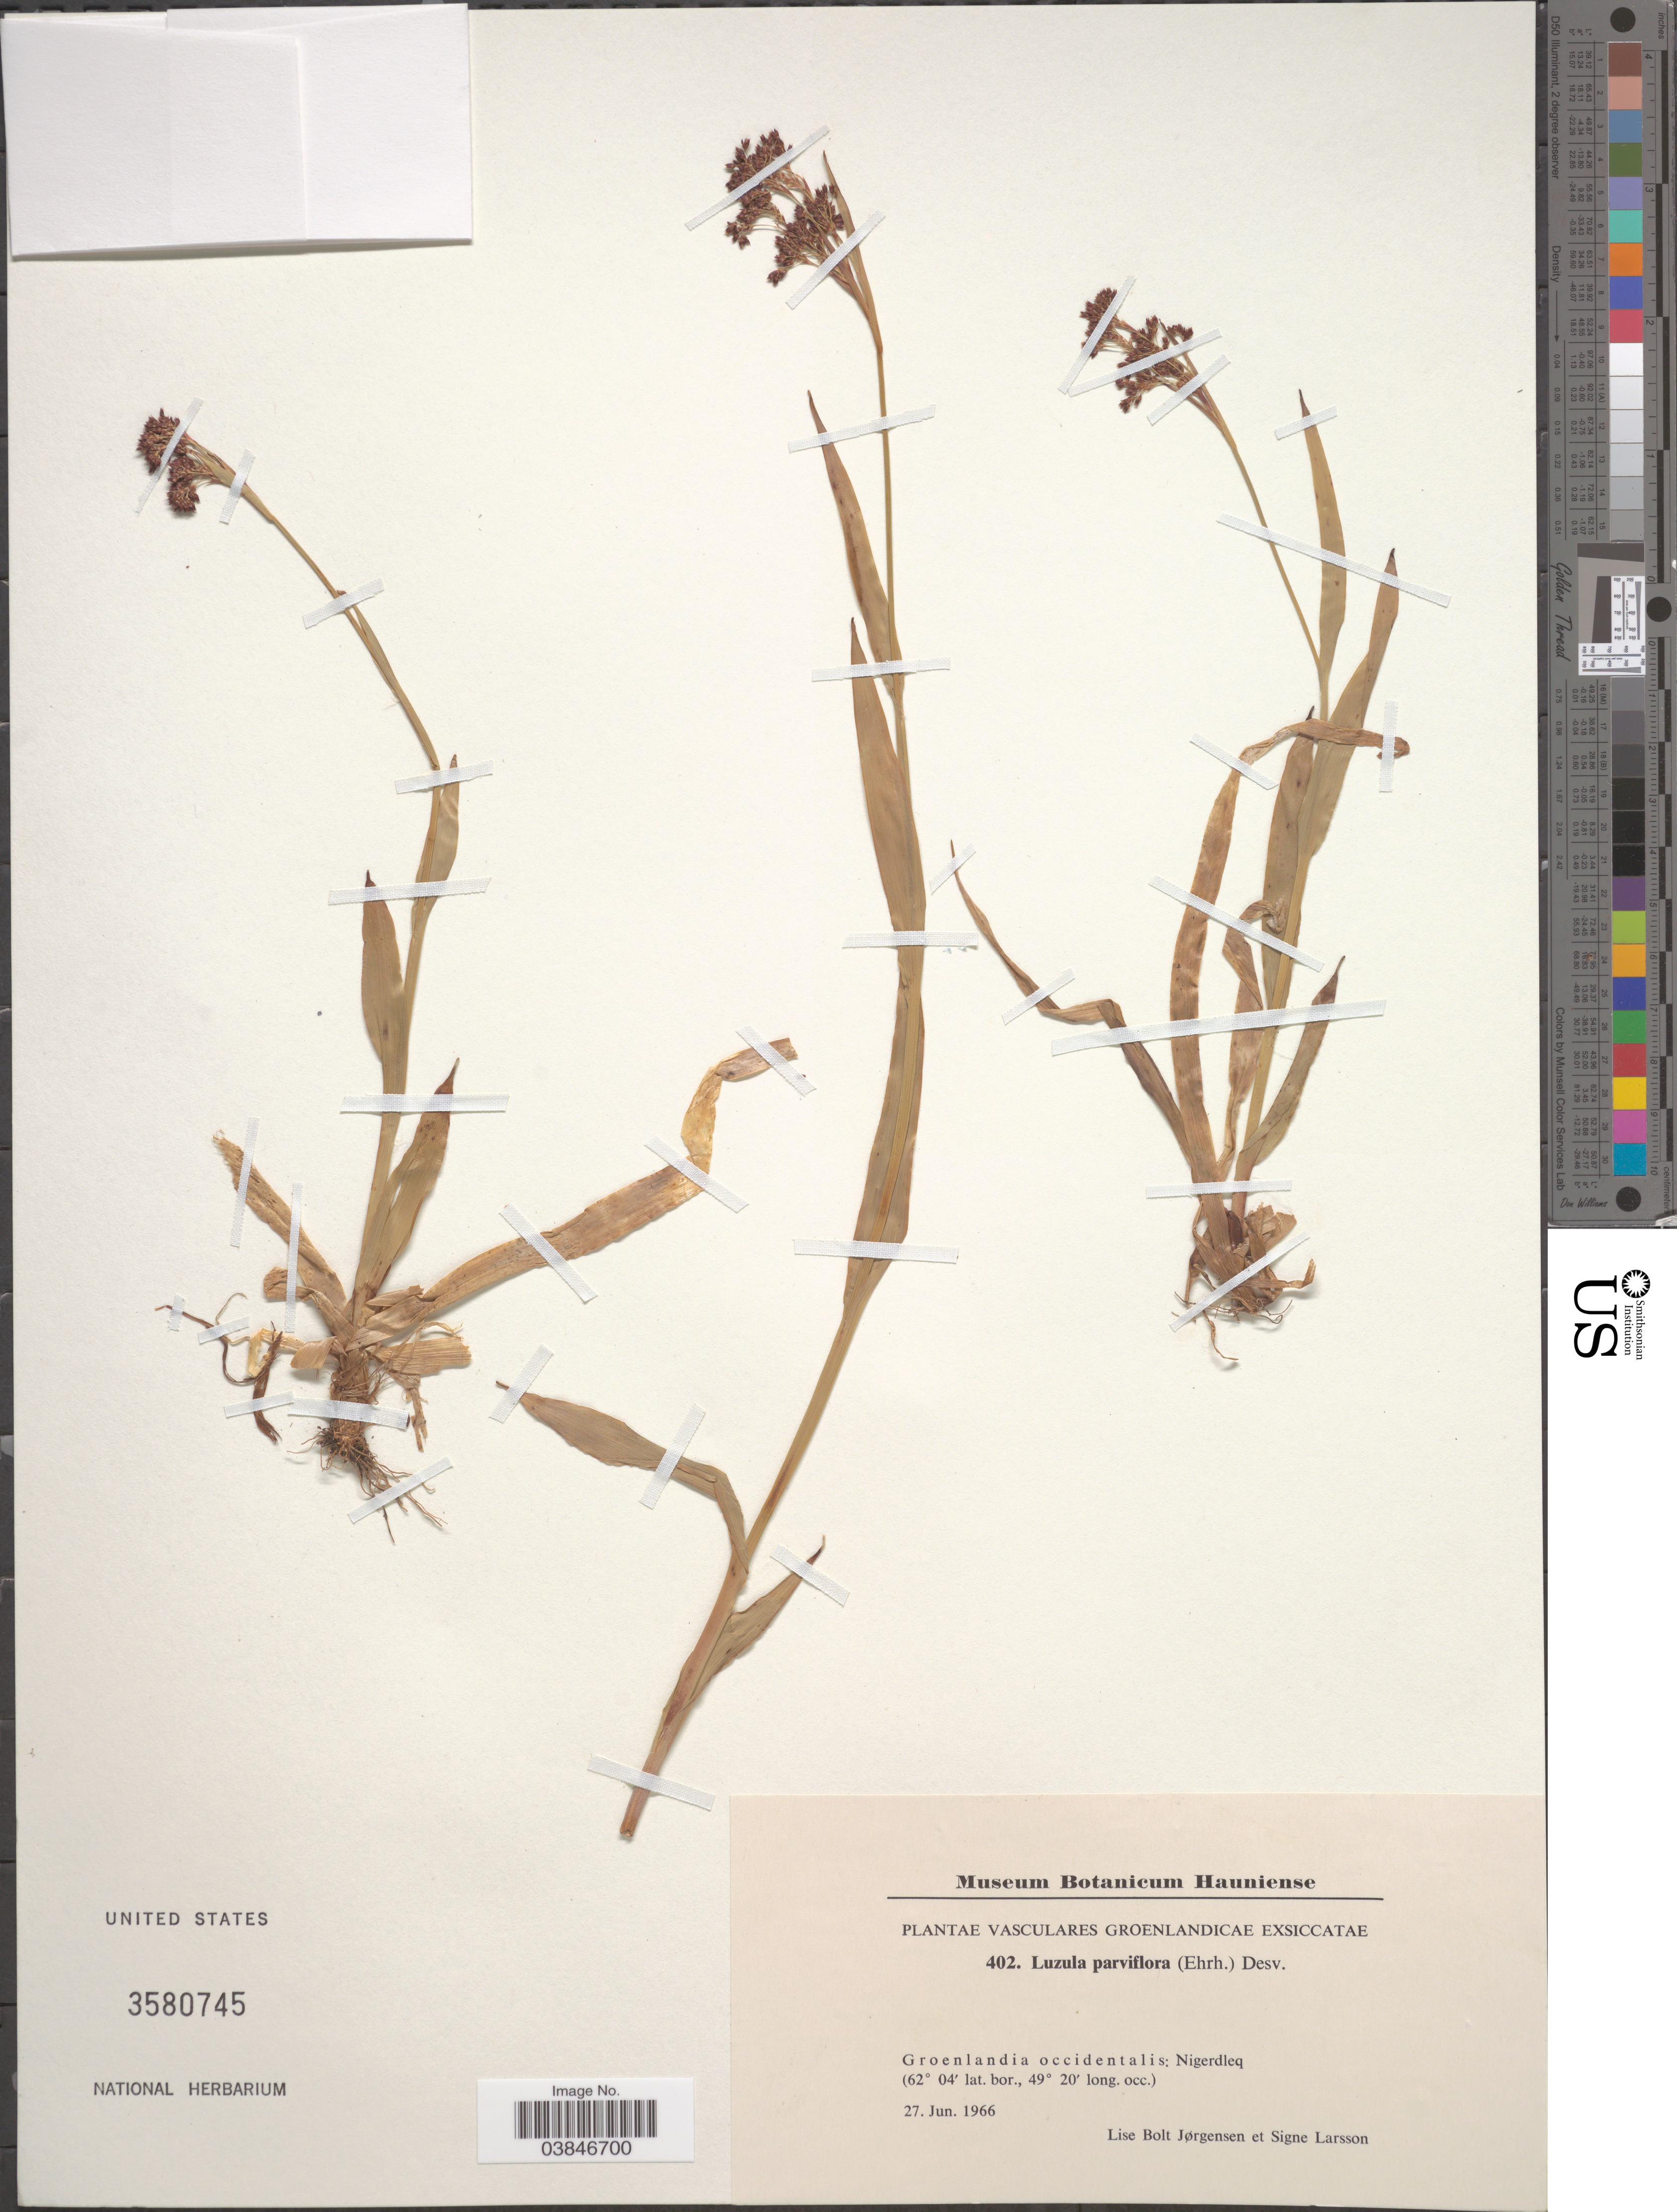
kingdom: Plantae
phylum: Tracheophyta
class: Liliopsida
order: Poales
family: Juncaceae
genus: Luzula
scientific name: Luzula parviflora subsp. parviflora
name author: (Ehrh.) Desv.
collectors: L. B. Jørgensen & S. Larsson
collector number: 402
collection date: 1966-06-27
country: Greenland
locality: Groenlandia occidentalis: Nigerdleq.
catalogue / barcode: US 3580745